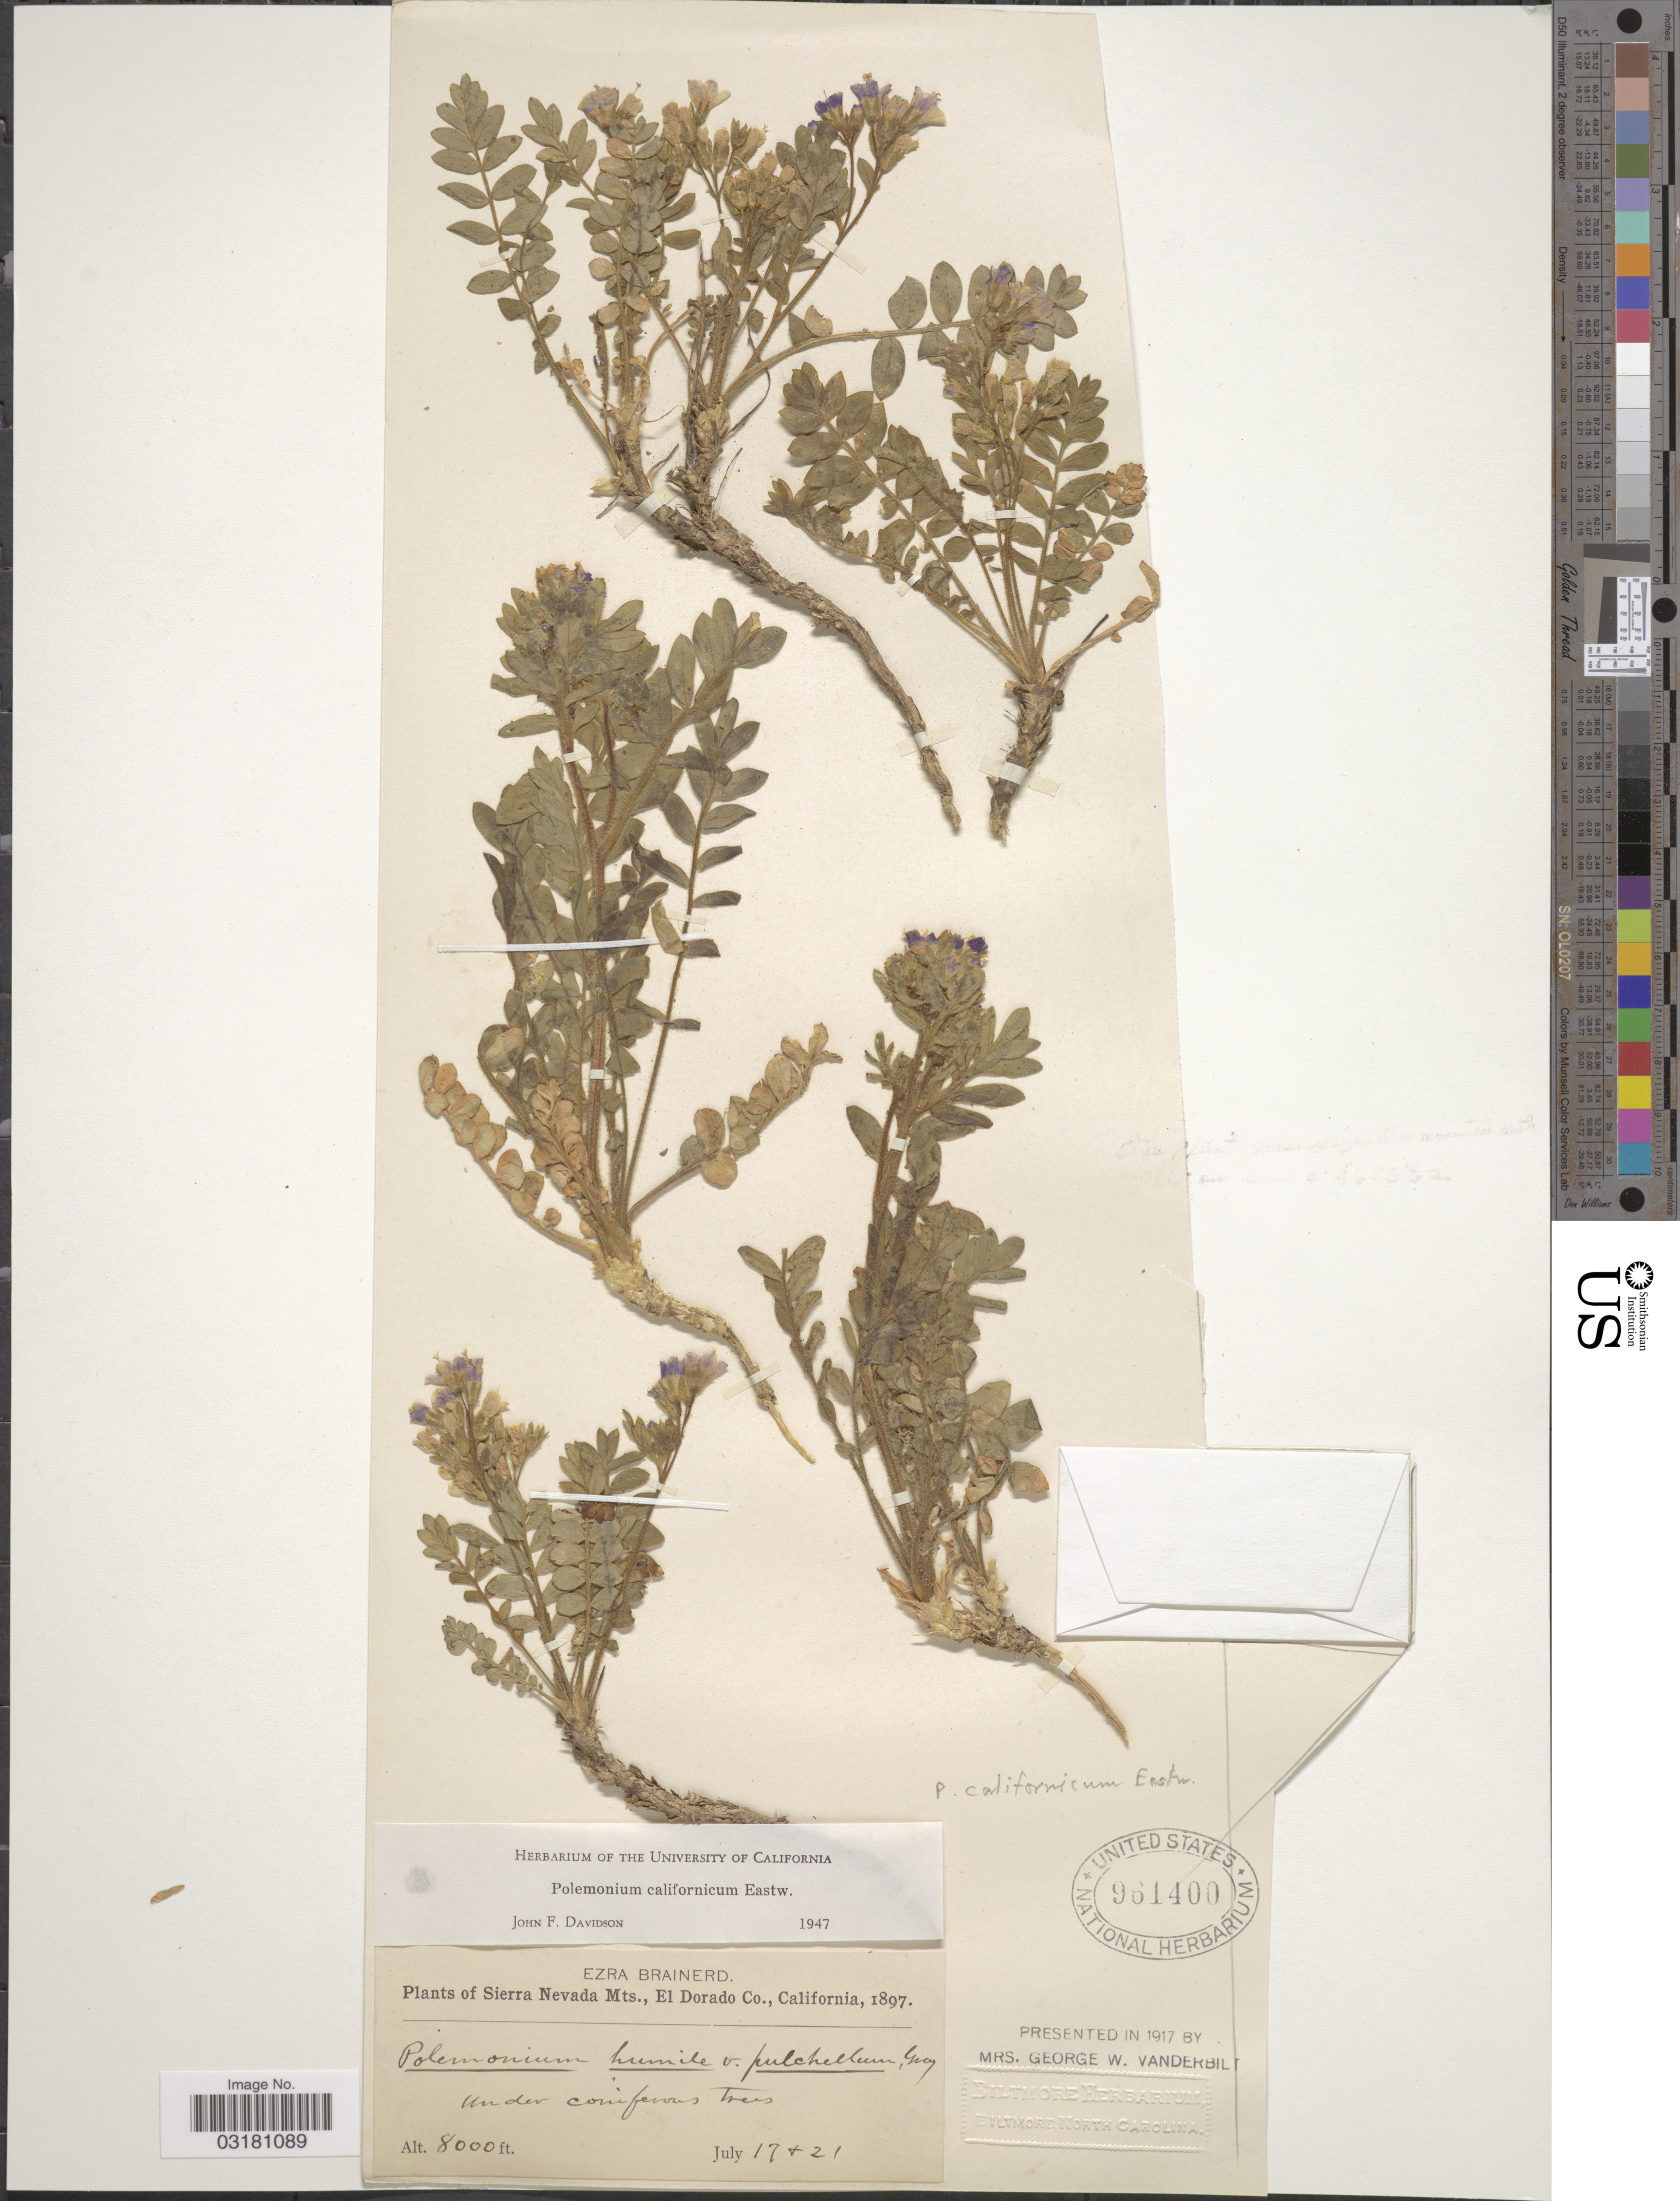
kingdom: Plantae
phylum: Tracheophyta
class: Magnoliopsida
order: Ericales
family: Polemoniaceae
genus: Polemonium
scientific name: Polemonium californicum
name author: Eastw.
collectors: E. Brainerd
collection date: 1897-07-17/1897-07-21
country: United States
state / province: California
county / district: El Dorado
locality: Sierra Nevada Mts., El Dorado Co.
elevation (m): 2438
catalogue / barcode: US 961400